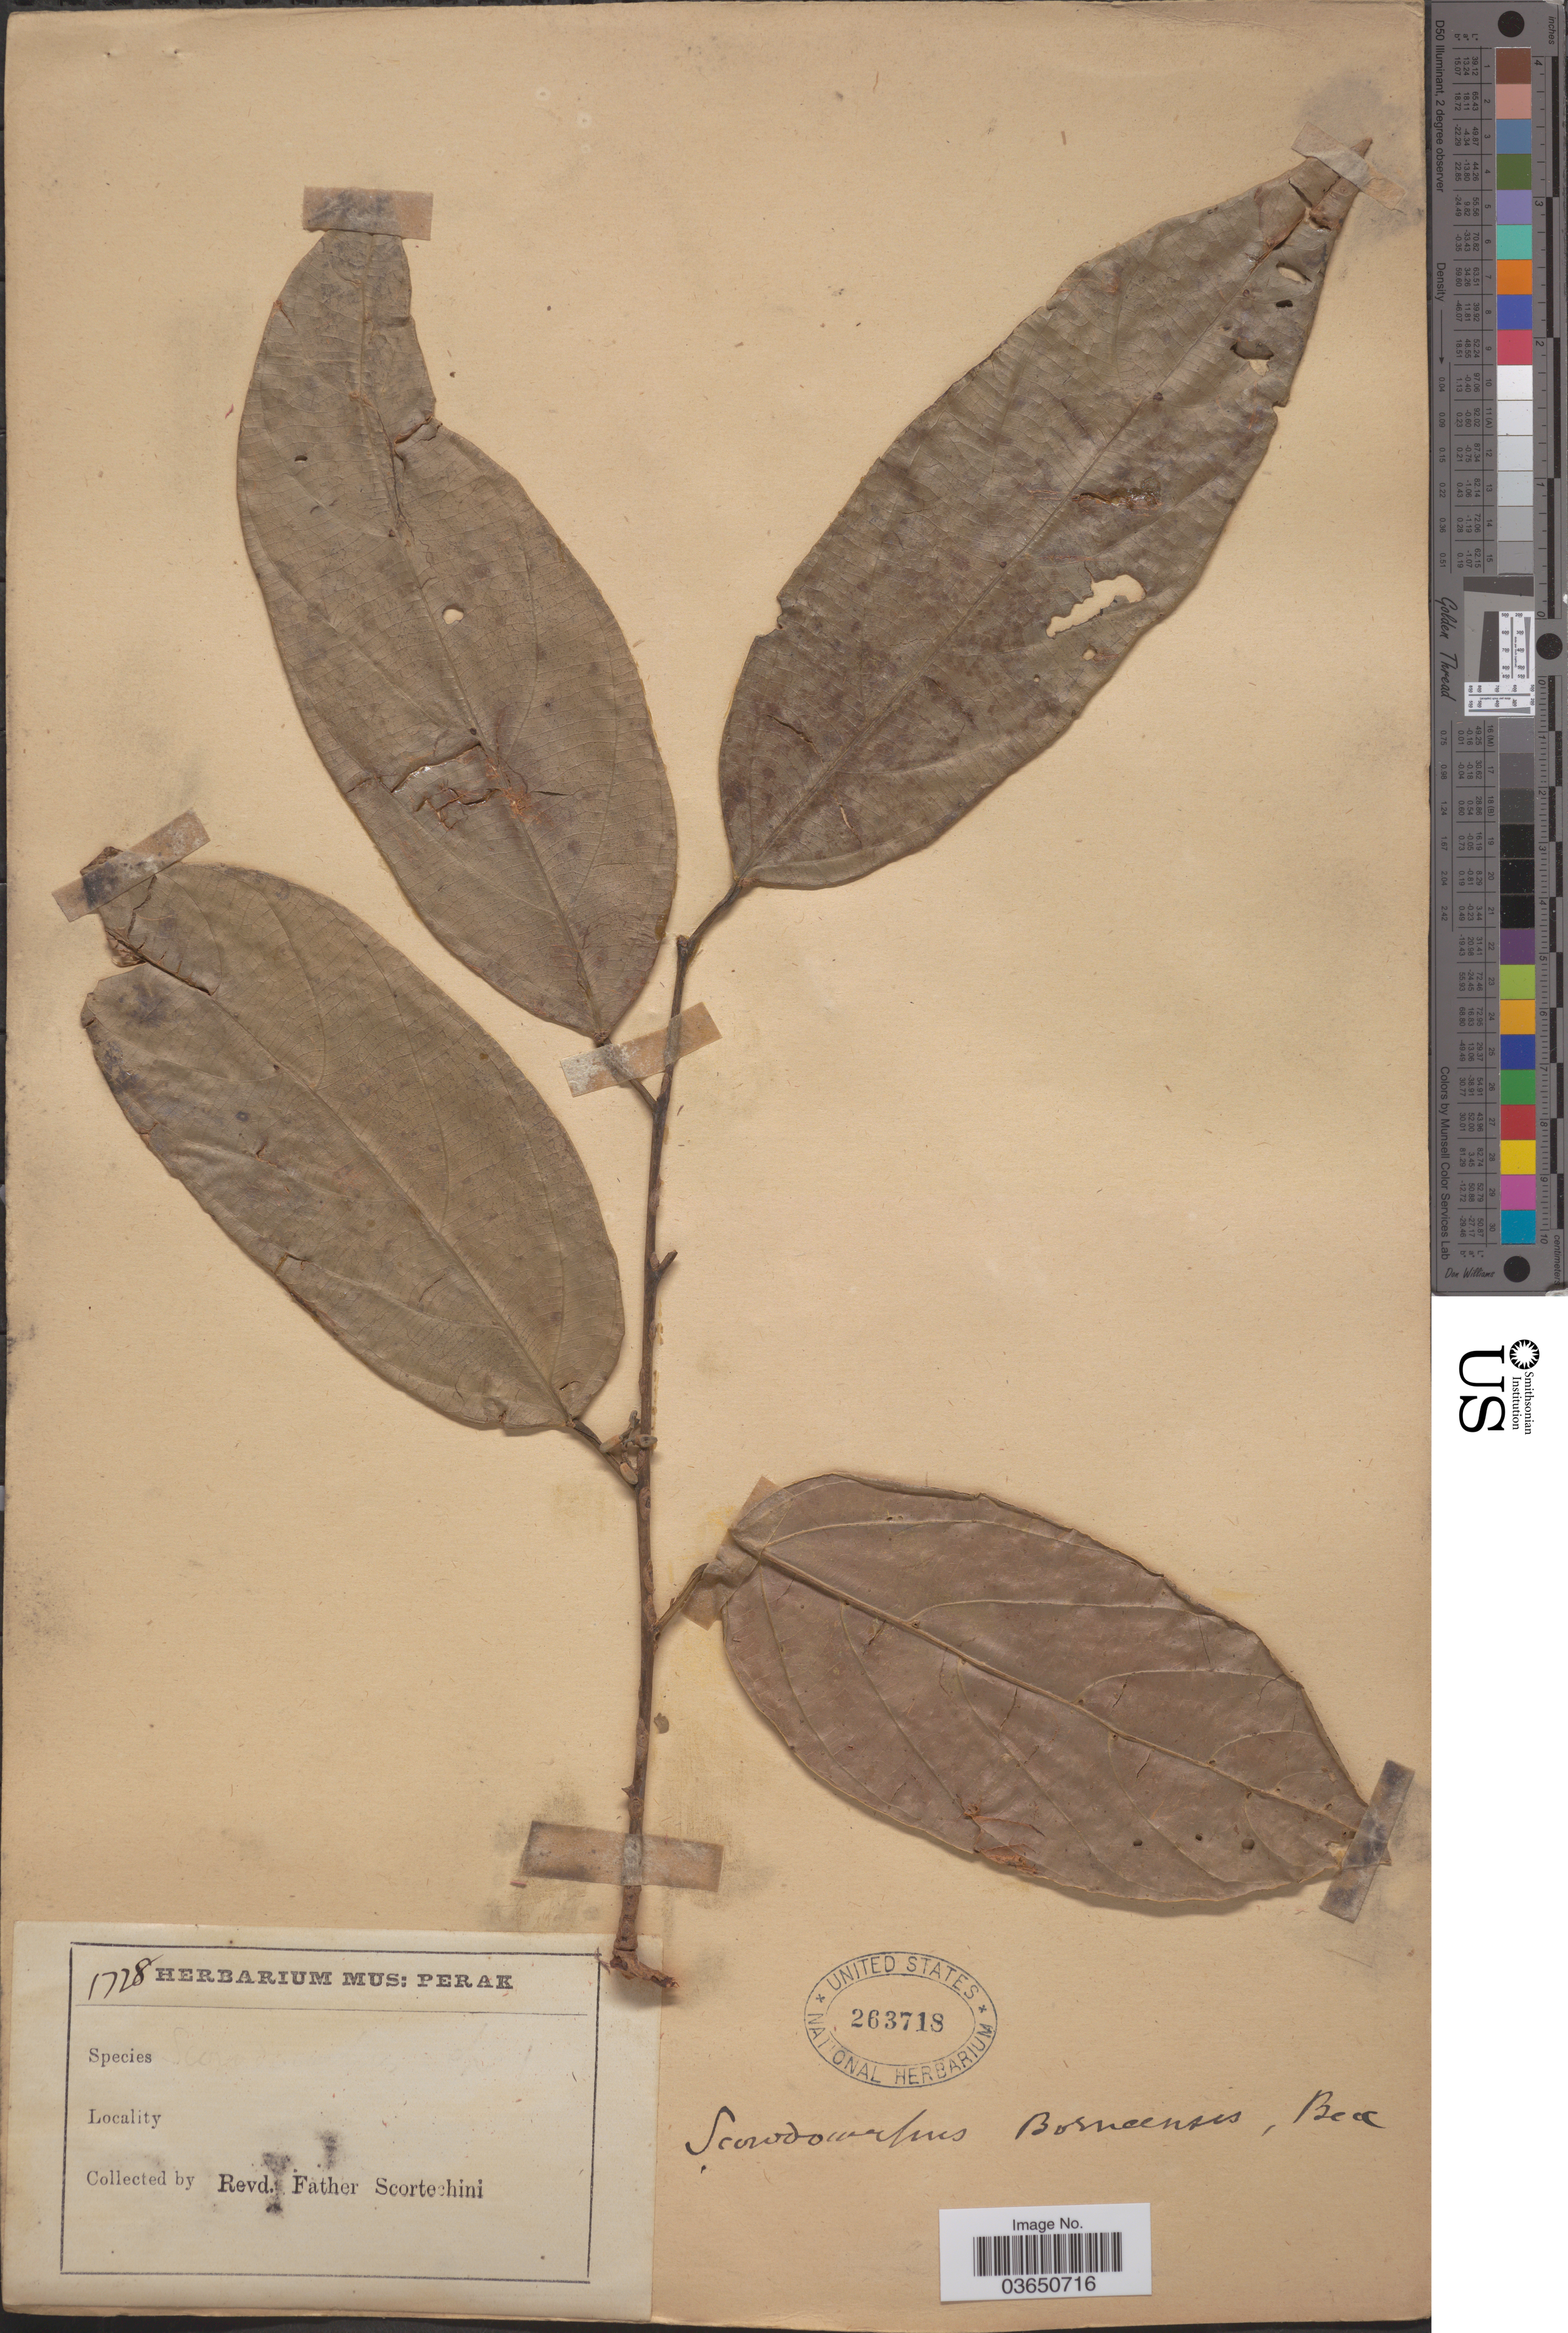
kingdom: Plantae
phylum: Tracheophyta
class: Magnoliopsida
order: Santalales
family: Strombosiaceae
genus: Scorodocarpus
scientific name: Scorodocarpus borneensis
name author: (Baill.) Becc.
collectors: Fr. Scortechini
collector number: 1728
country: Malaysia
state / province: Perak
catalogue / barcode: US 263718